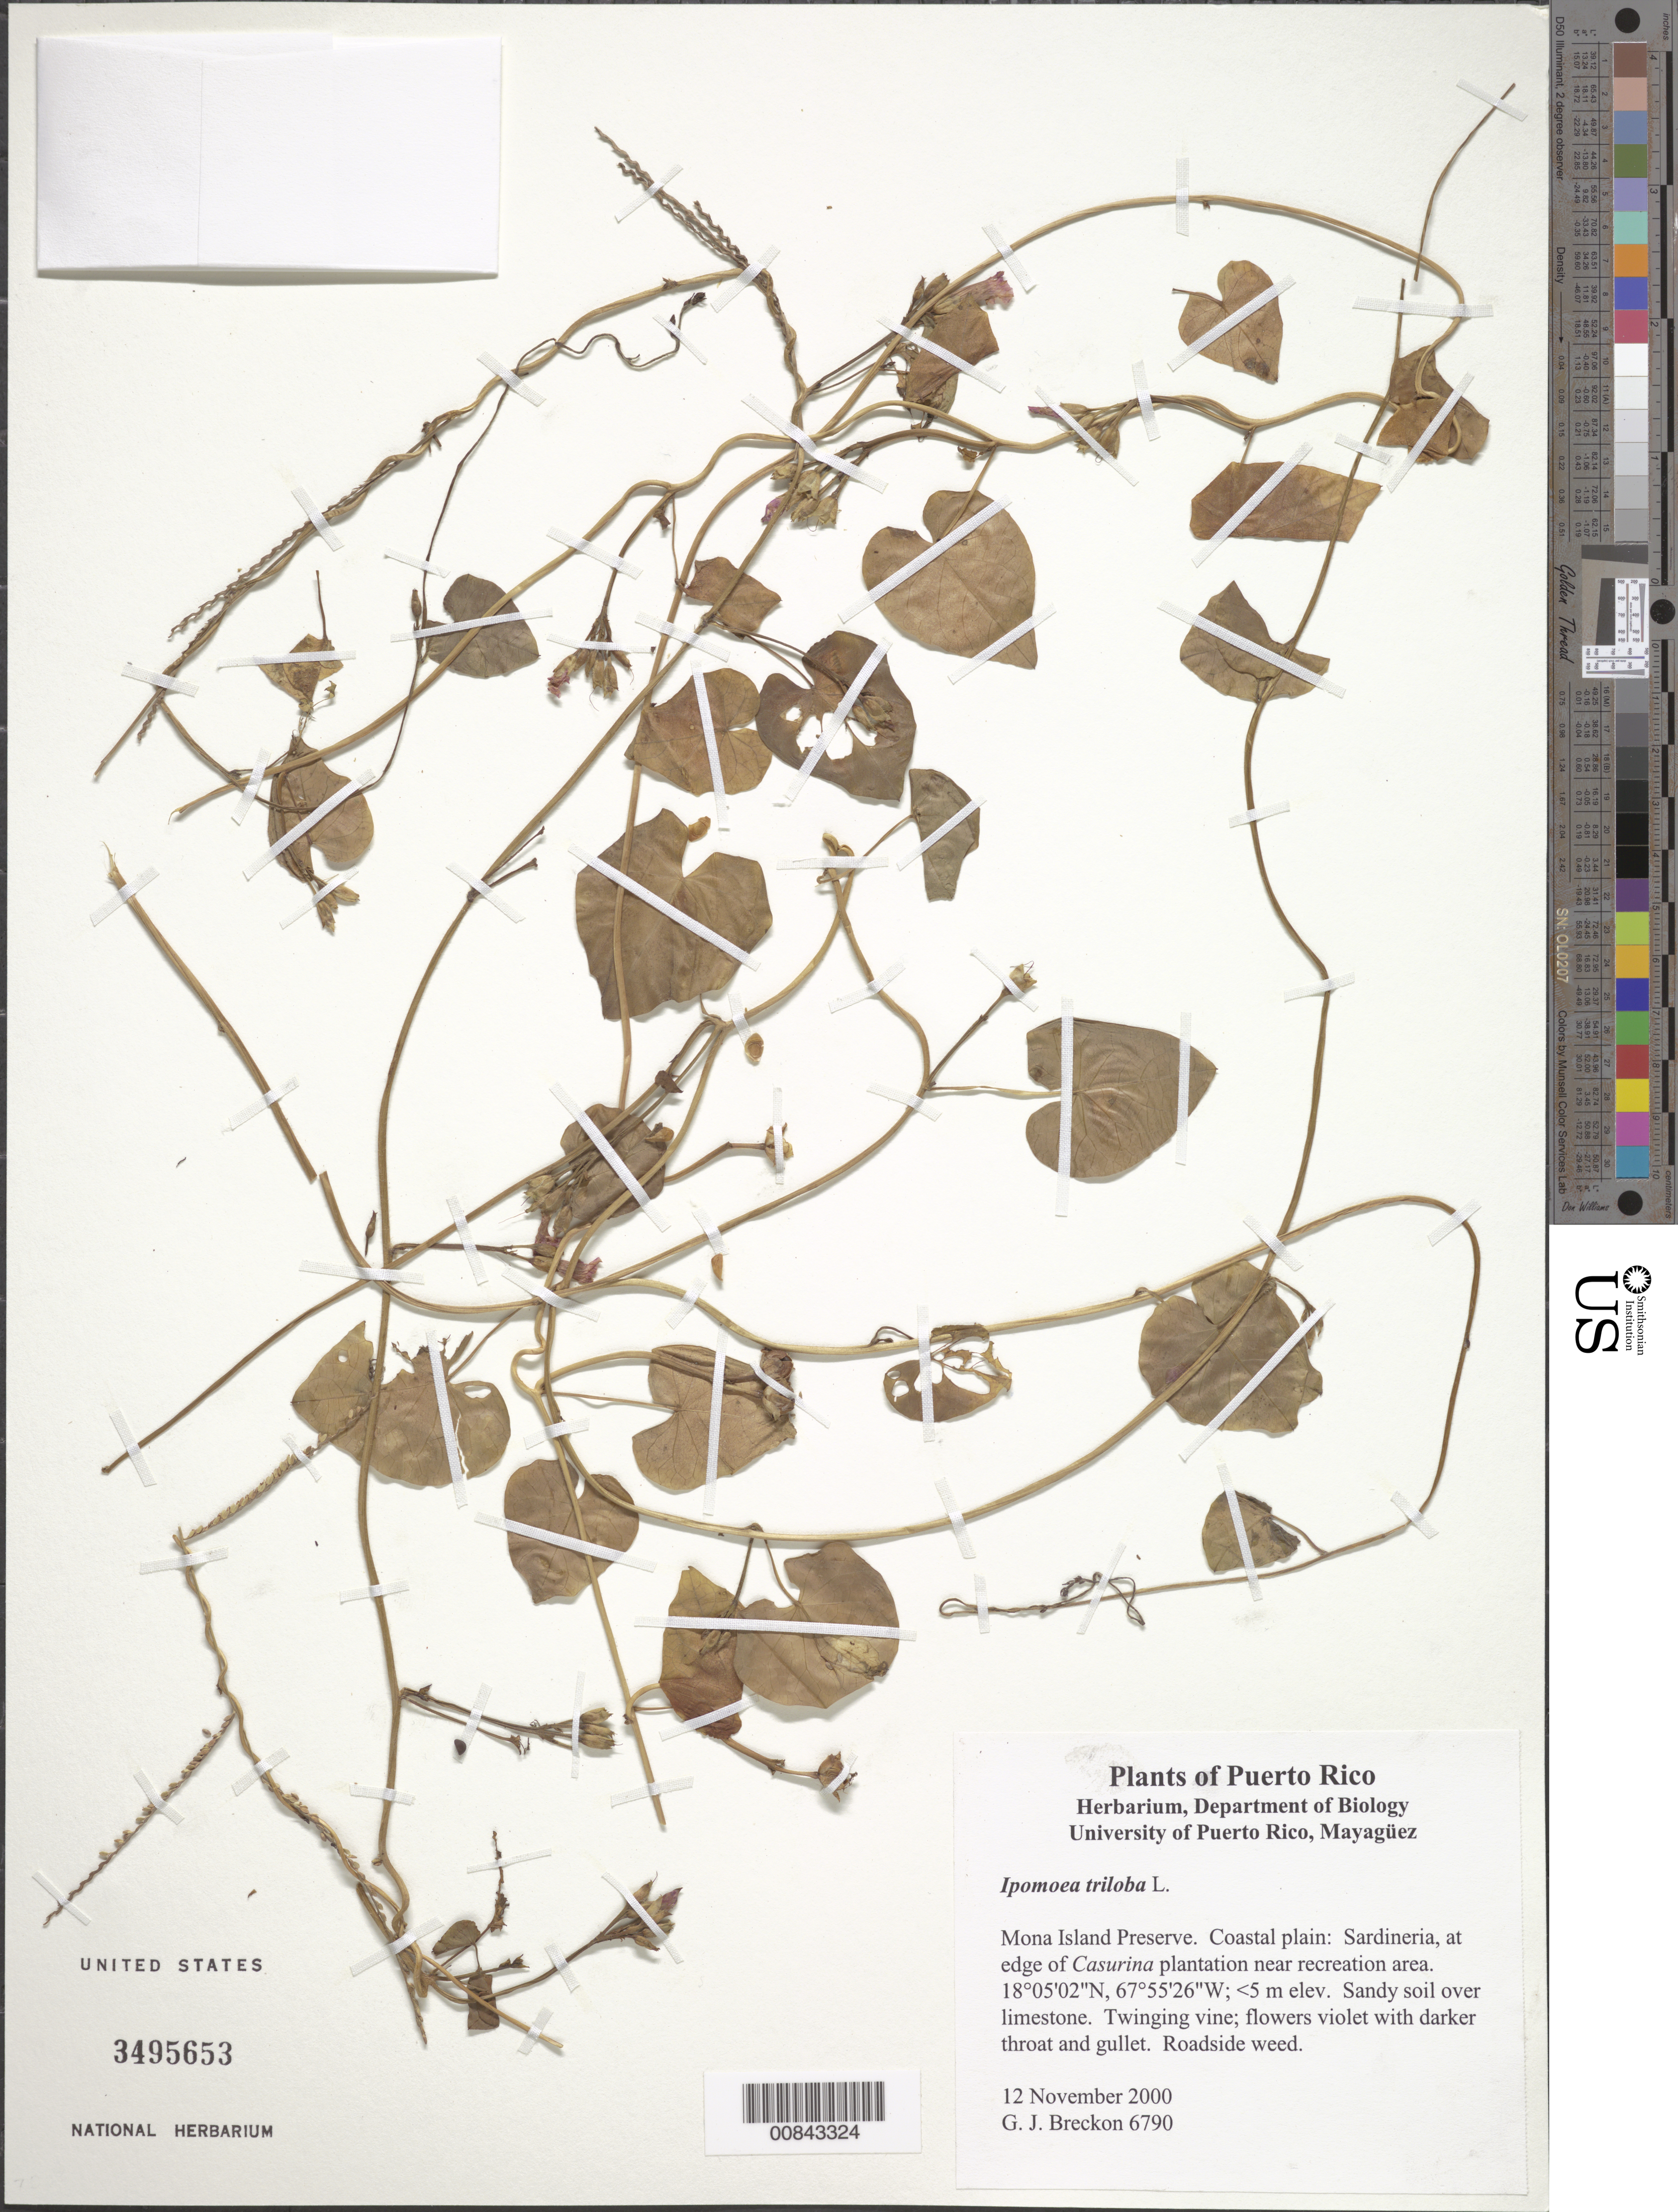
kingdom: Plantae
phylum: Tracheophyta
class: Magnoliopsida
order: Solanales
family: Convolvulaceae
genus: Ipomoea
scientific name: Ipomoea triloba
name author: L.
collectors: G. Breckon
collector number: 6790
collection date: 2000-11-12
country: Puerto Rico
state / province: Mayaguëz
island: Mona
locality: Mona Island Preserve, Coastal plain: Sardineria, at edge of Casurina plantation near recreation area.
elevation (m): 5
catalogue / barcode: US 3495653